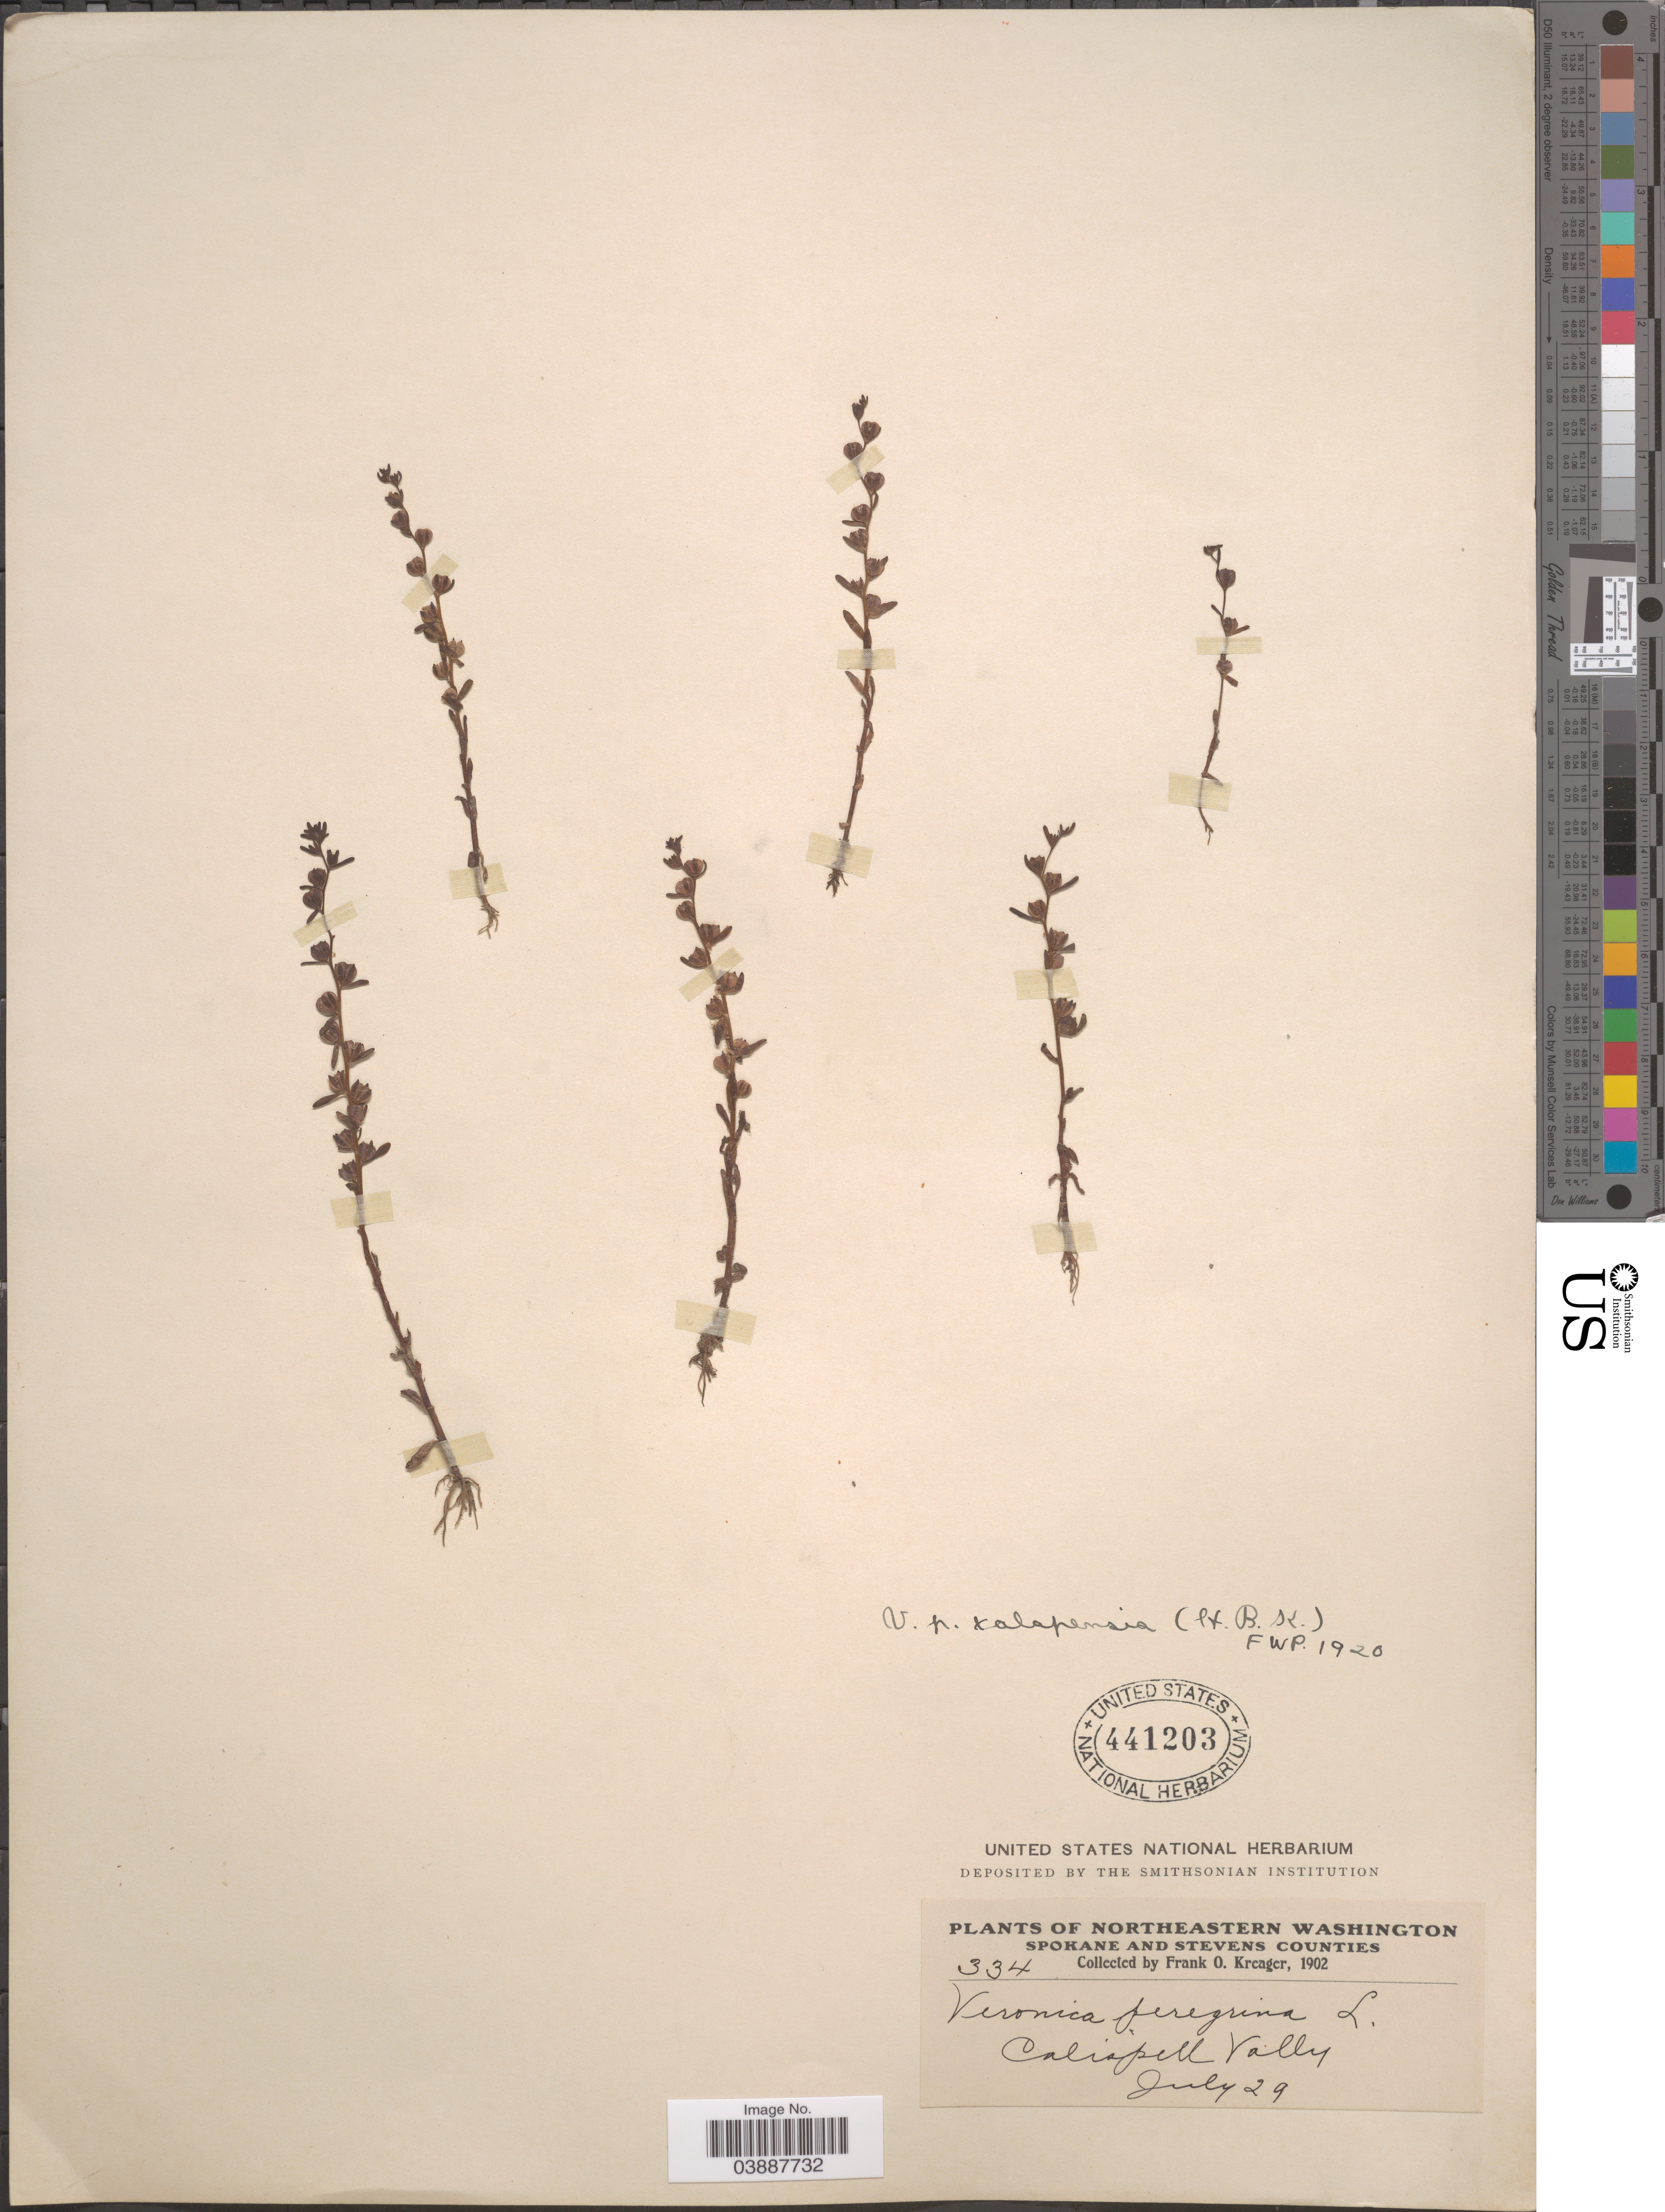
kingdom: Plantae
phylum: Tracheophyta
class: Magnoliopsida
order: Lamiales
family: Plantaginaceae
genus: Veronica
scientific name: Veronica peregrina var. xalapensis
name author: Kunth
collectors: F. Kreager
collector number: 334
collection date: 1902-07-29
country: United States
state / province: Washington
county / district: Spokane / Stevens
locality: Northeastern Washington. Spokane and Stevens Counties. Calispell Valley.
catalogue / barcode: US 441203